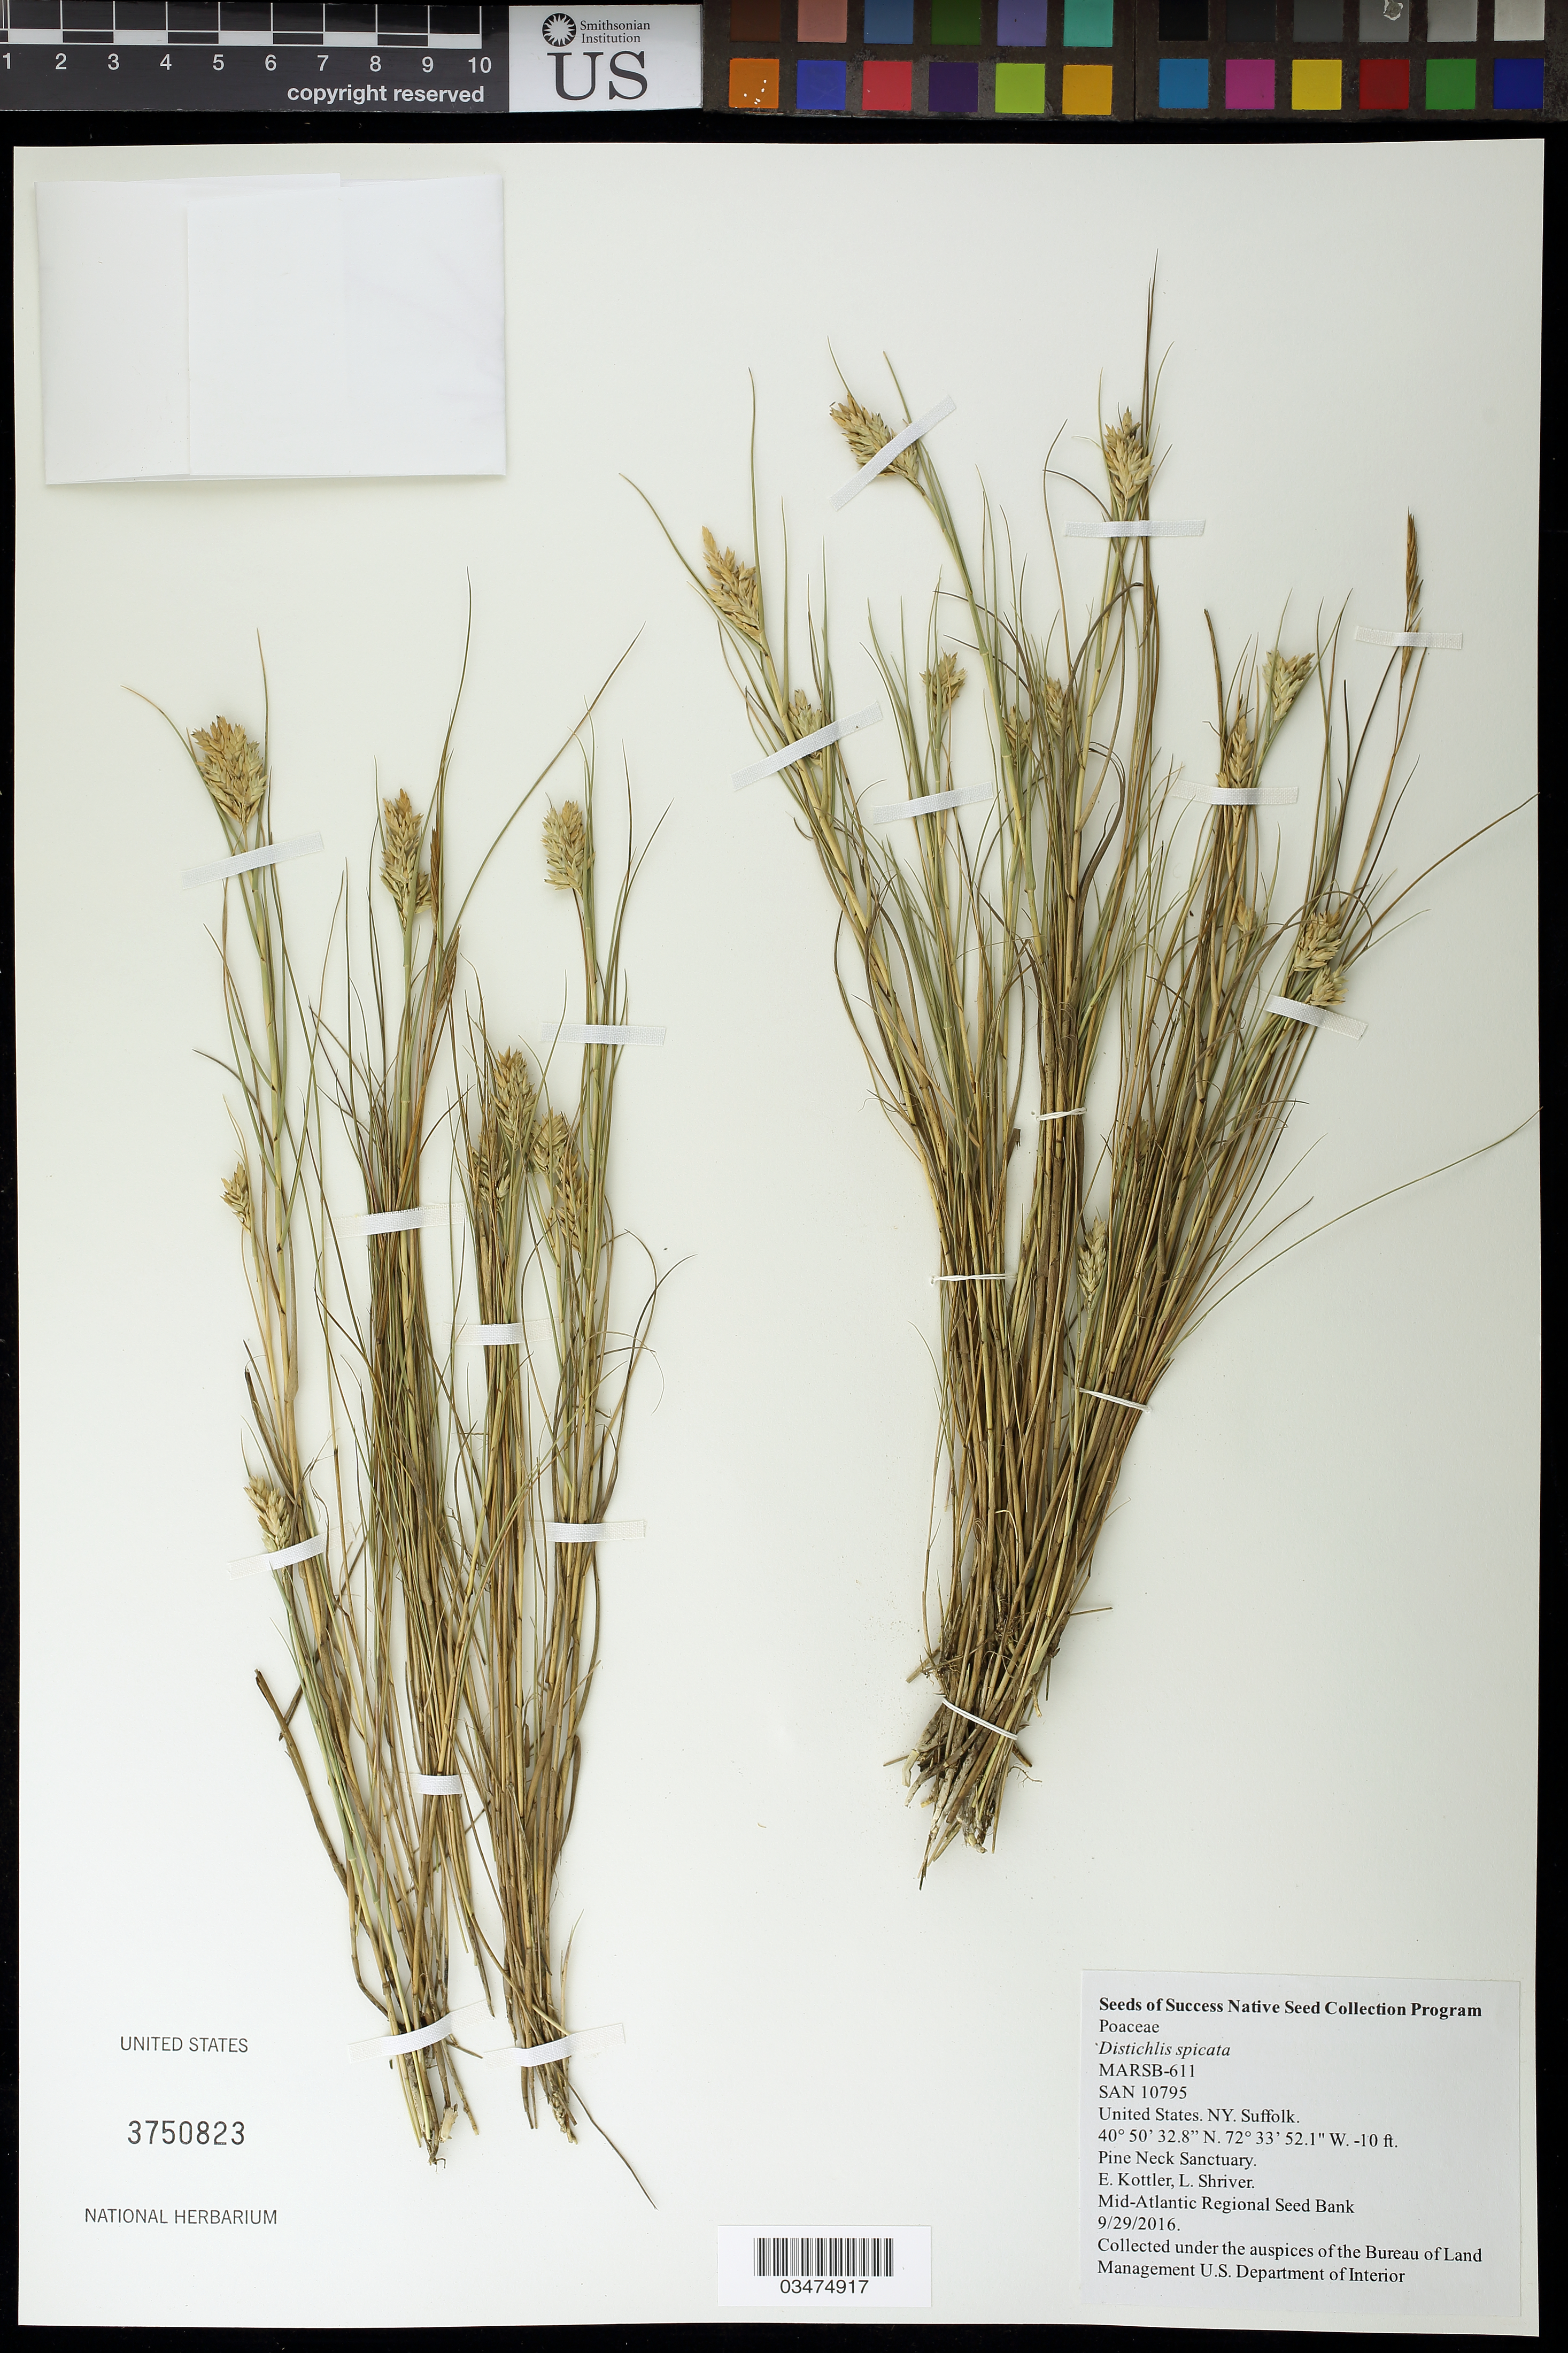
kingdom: Plantae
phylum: Tracheophyta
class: Liliopsida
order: Poales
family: Poaceae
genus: Distichlis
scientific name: Distichlis spicata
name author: (L.) Greene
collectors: E. Kottler & L. Shriver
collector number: MARSB-611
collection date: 2016-09-29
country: United States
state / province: New York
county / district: Suffolk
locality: Pine Neck Sanctuary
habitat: Tidal low salt marsh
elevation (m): -3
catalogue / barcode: US 3750823